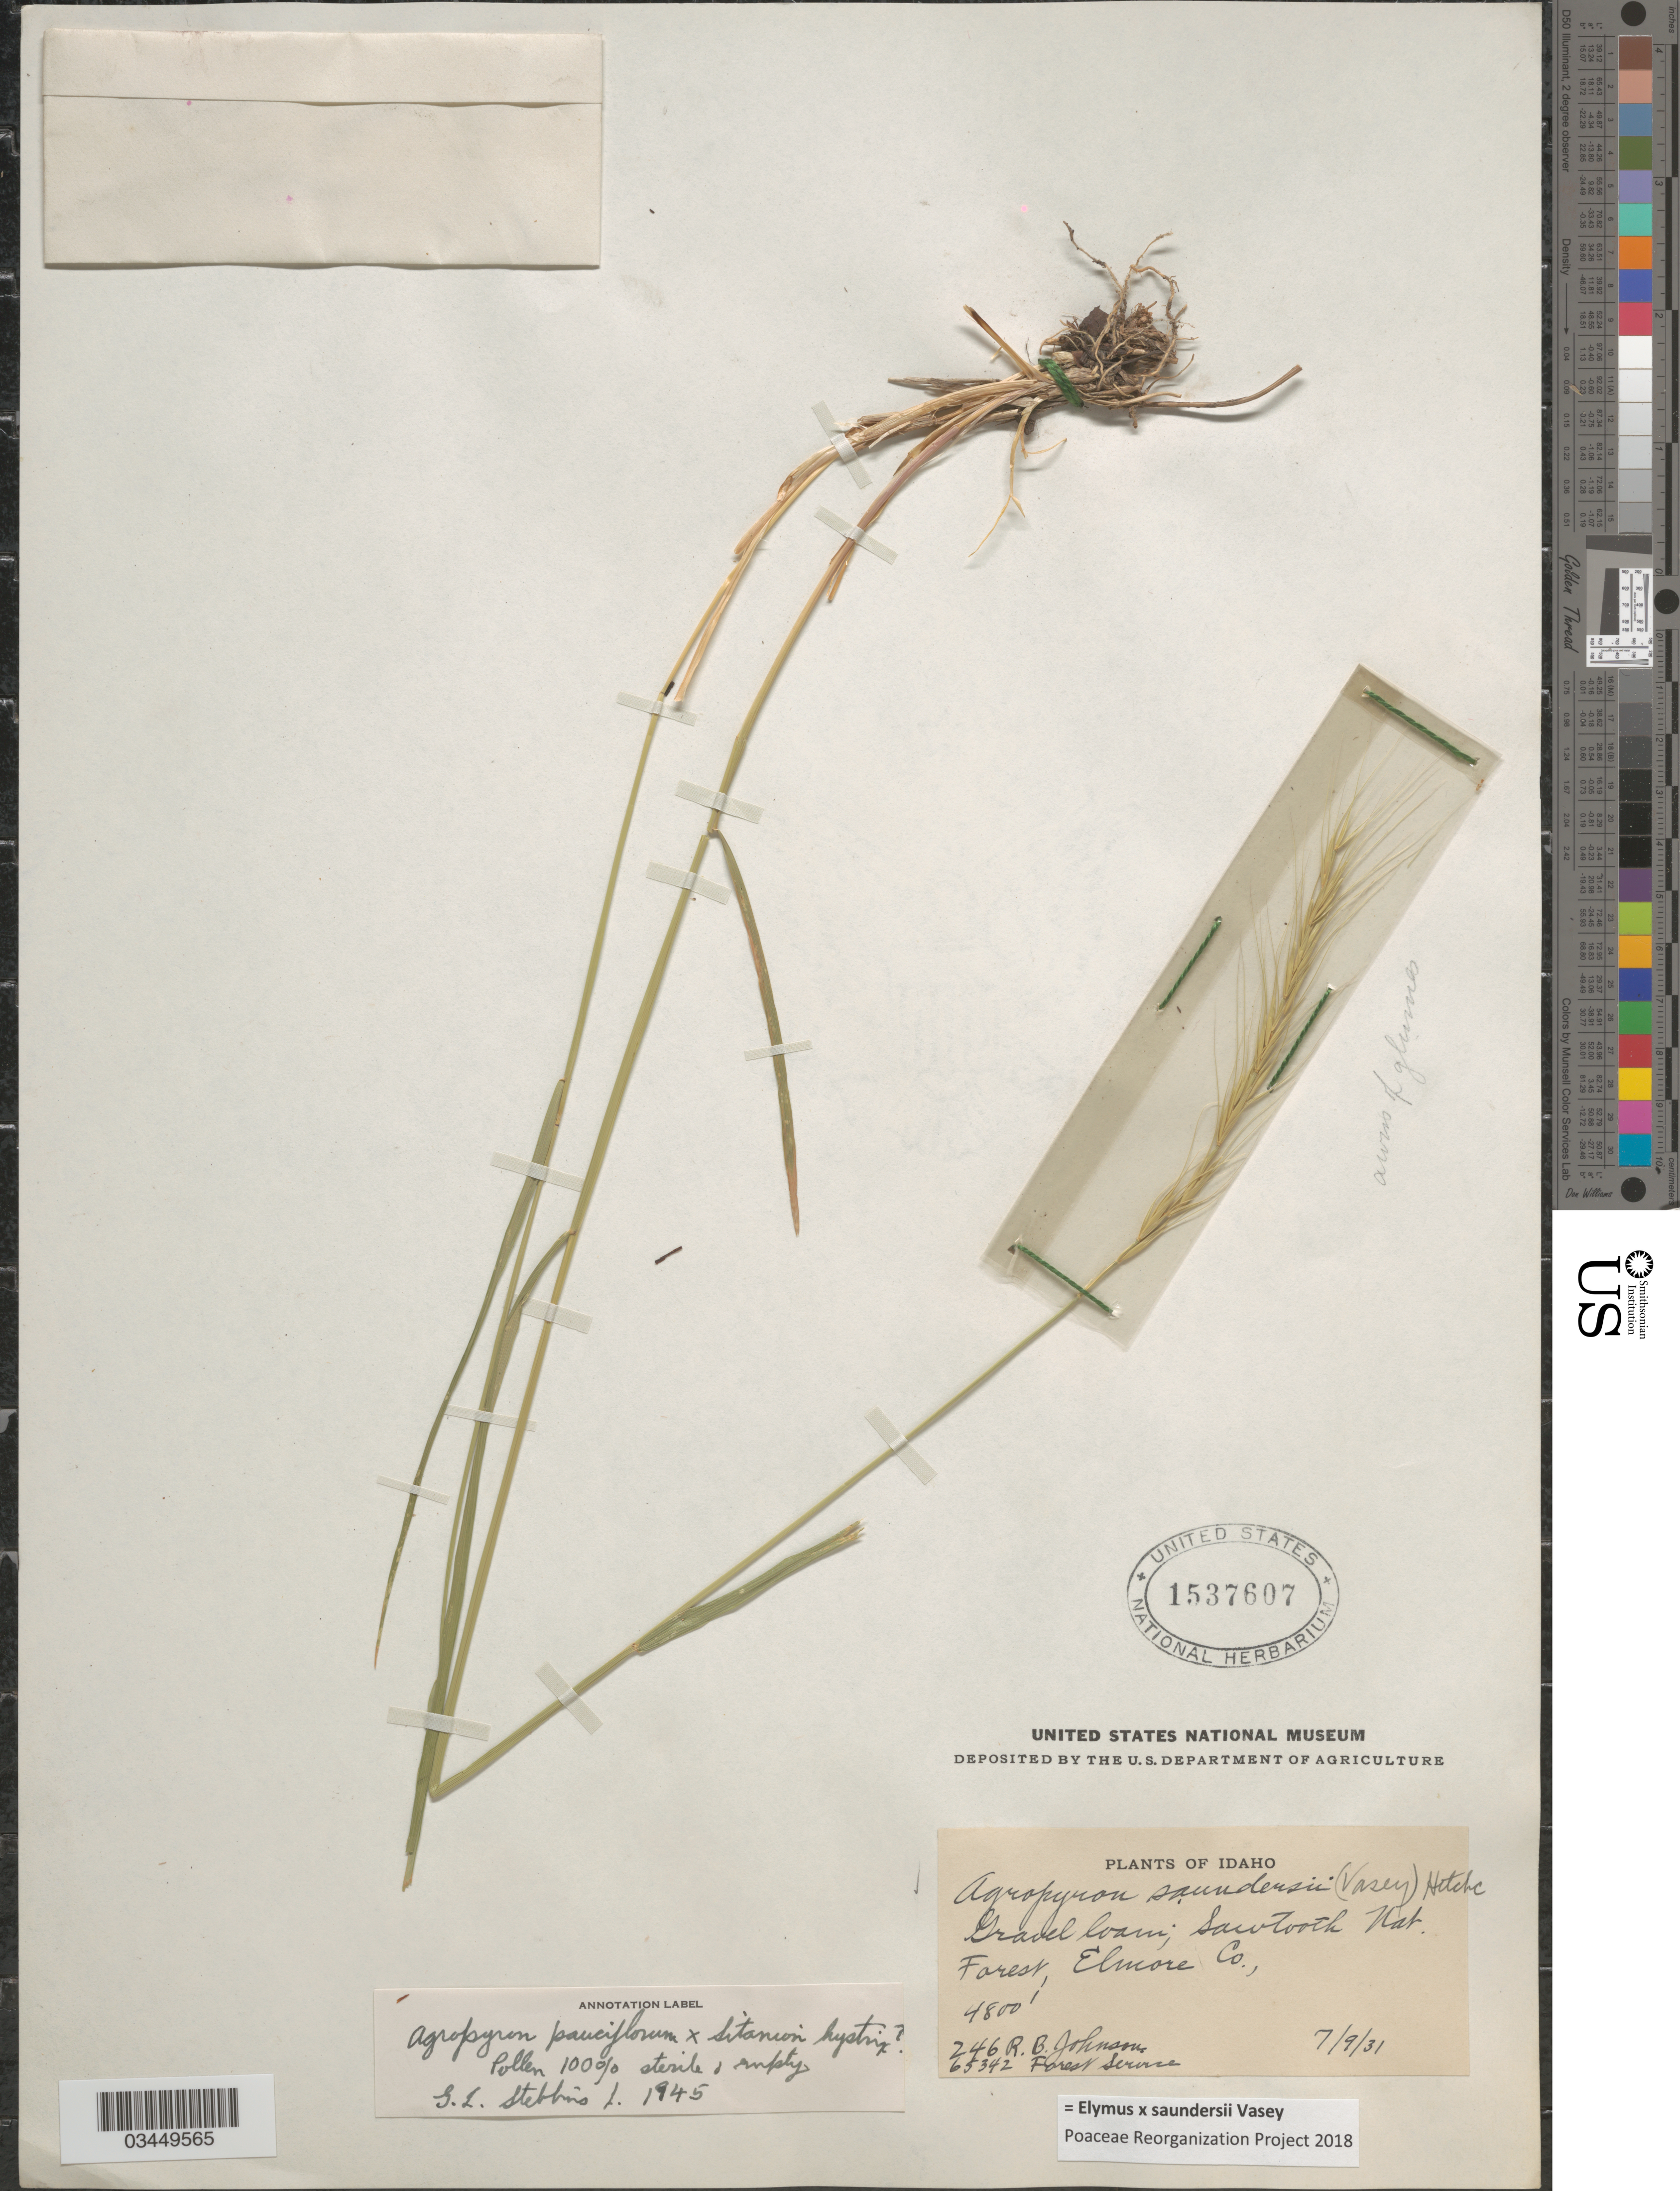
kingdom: Plantae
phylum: Tracheophyta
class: Liliopsida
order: Poales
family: Poaceae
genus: Elymus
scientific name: Elymus x saundersii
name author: Vasey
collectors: R. Johnson & Forest Service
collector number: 246/65342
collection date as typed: Transcribed d/m/y: 9/7/31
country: United States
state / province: Idaho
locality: Sawtooth Nat. Forest, Elmore Co.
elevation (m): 1463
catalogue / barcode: US 1537607